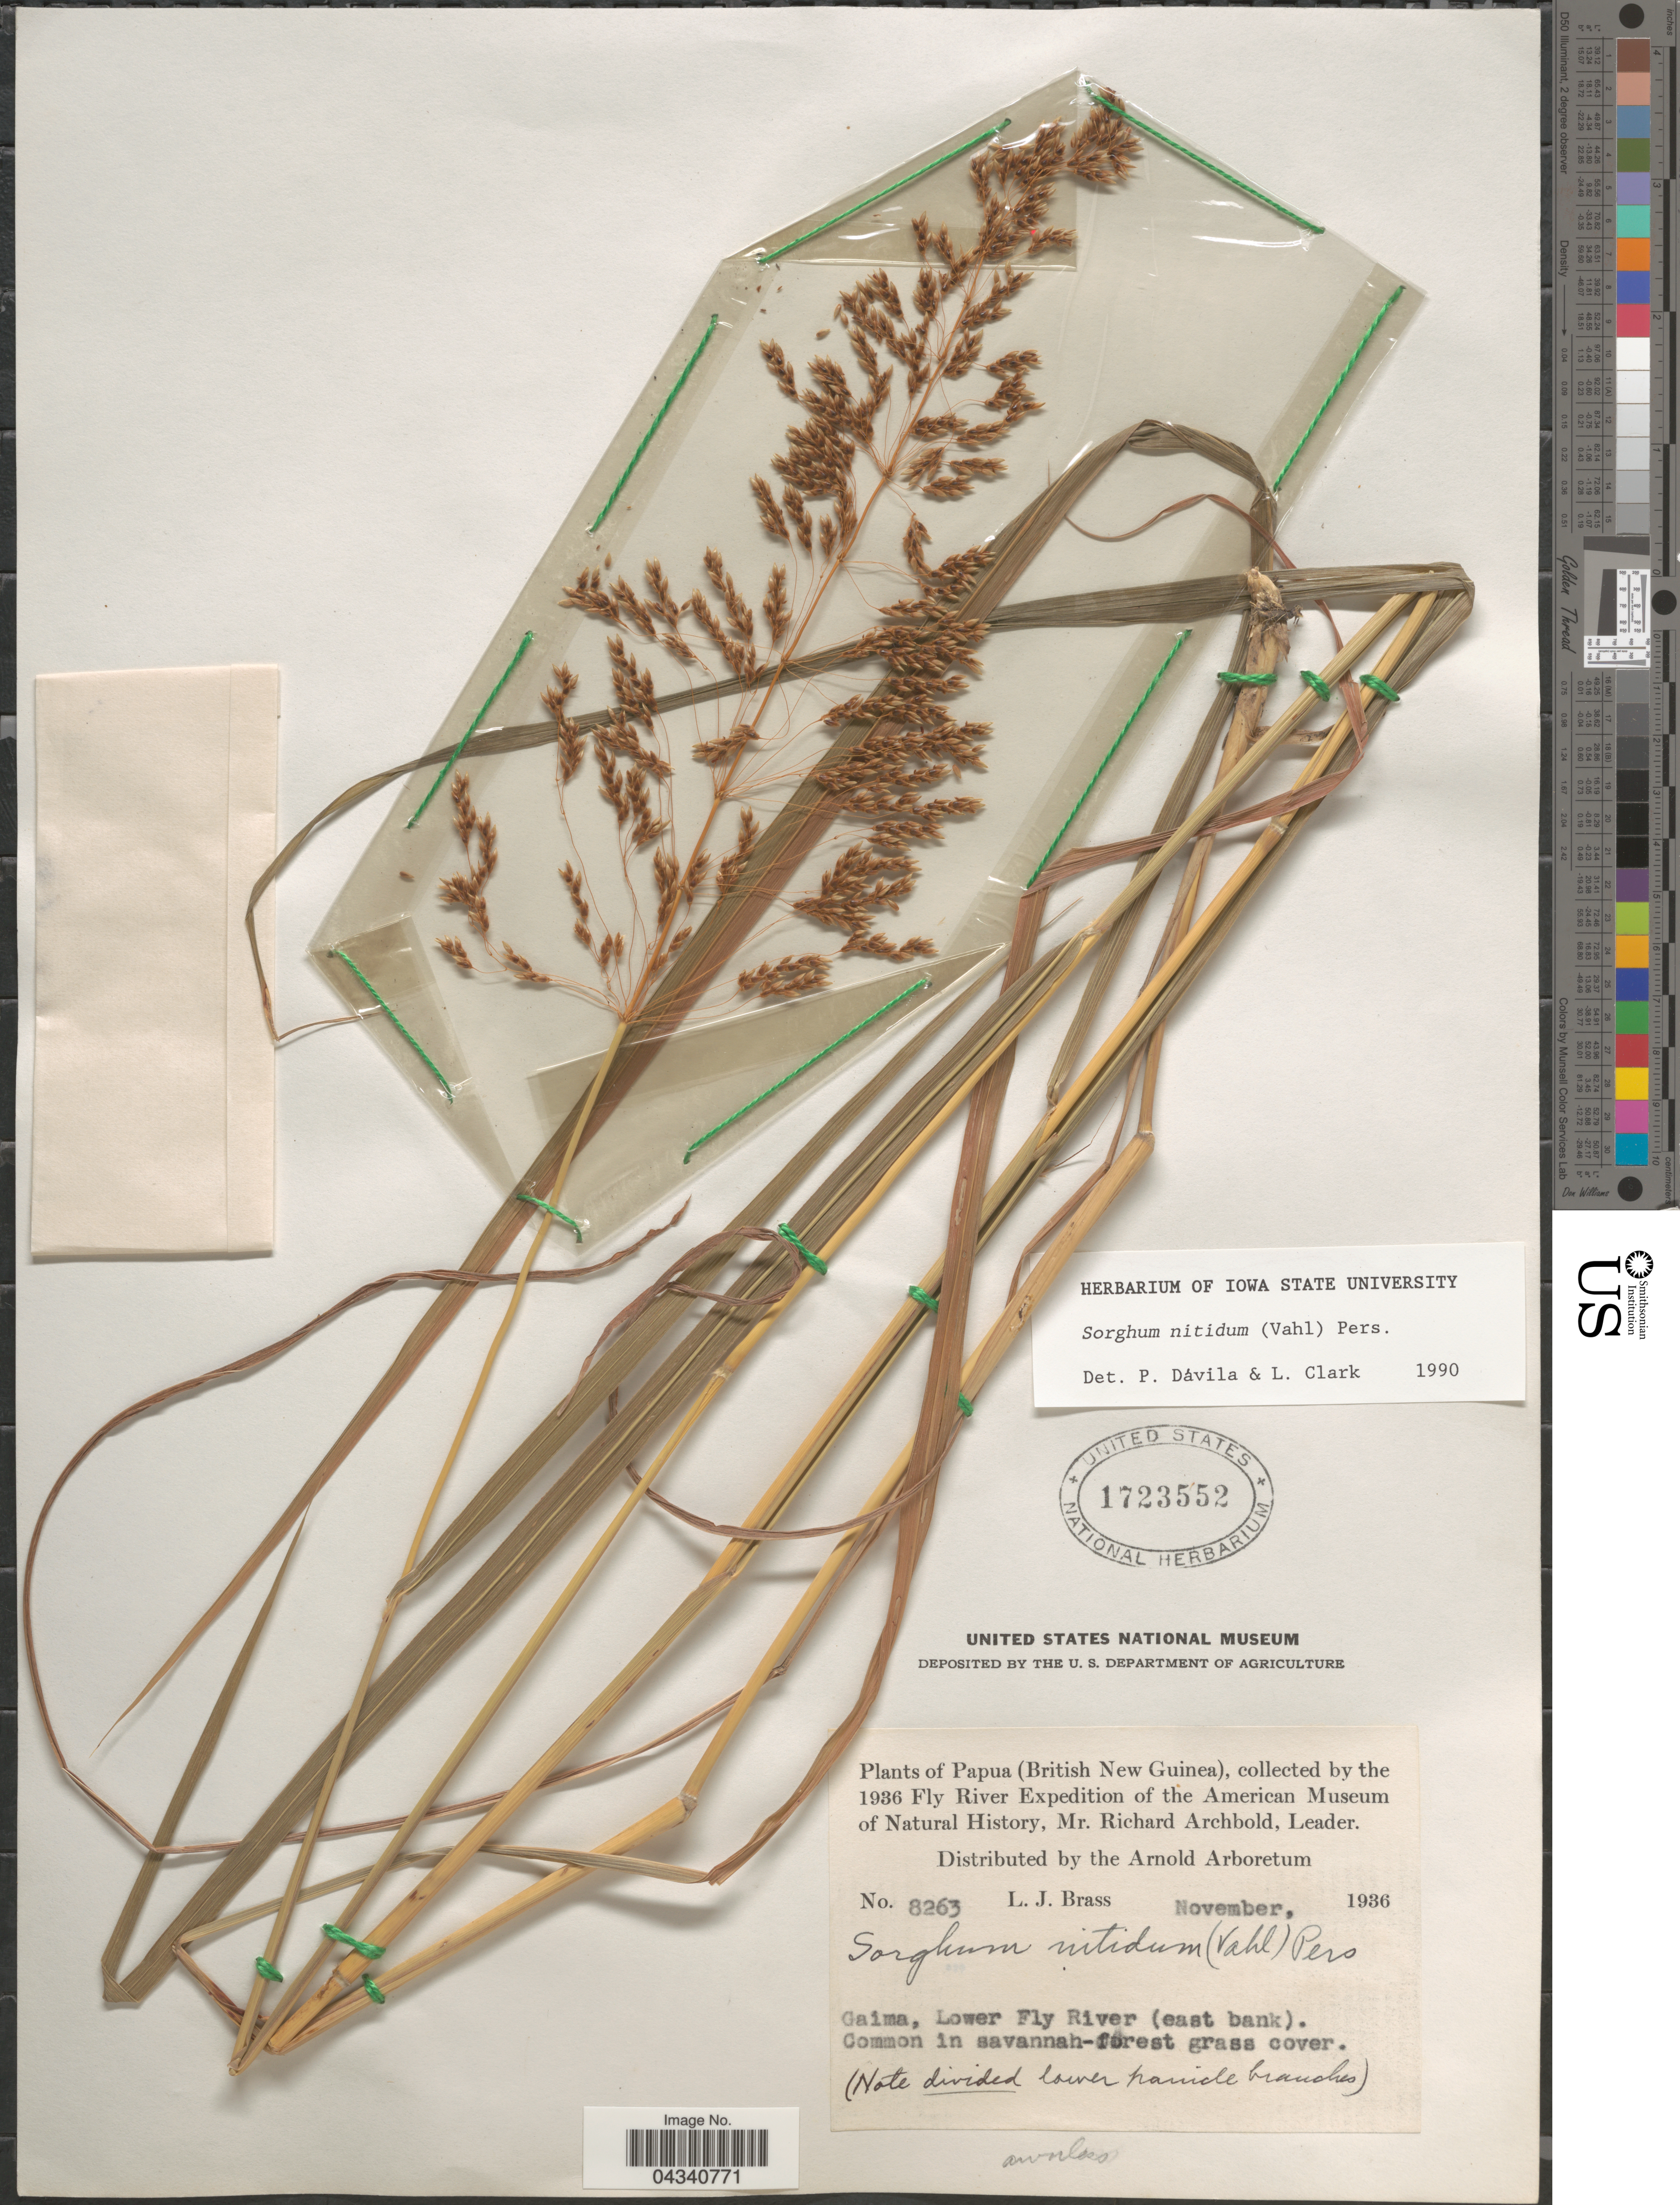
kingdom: Plantae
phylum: Tracheophyta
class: Liliopsida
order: Poales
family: Poaceae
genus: Sorghum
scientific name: Sorghum nitidum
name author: (Vahl) Pers.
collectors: L. J. Brass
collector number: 8263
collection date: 1936-11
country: Papua New Guinea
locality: Papua (British New Guinea). 1936 Fly River Expedition of the American Museum of Natural History, Mr. Richard Archbold. Gaima, Lower Fly River (east bank).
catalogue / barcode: US 1723552